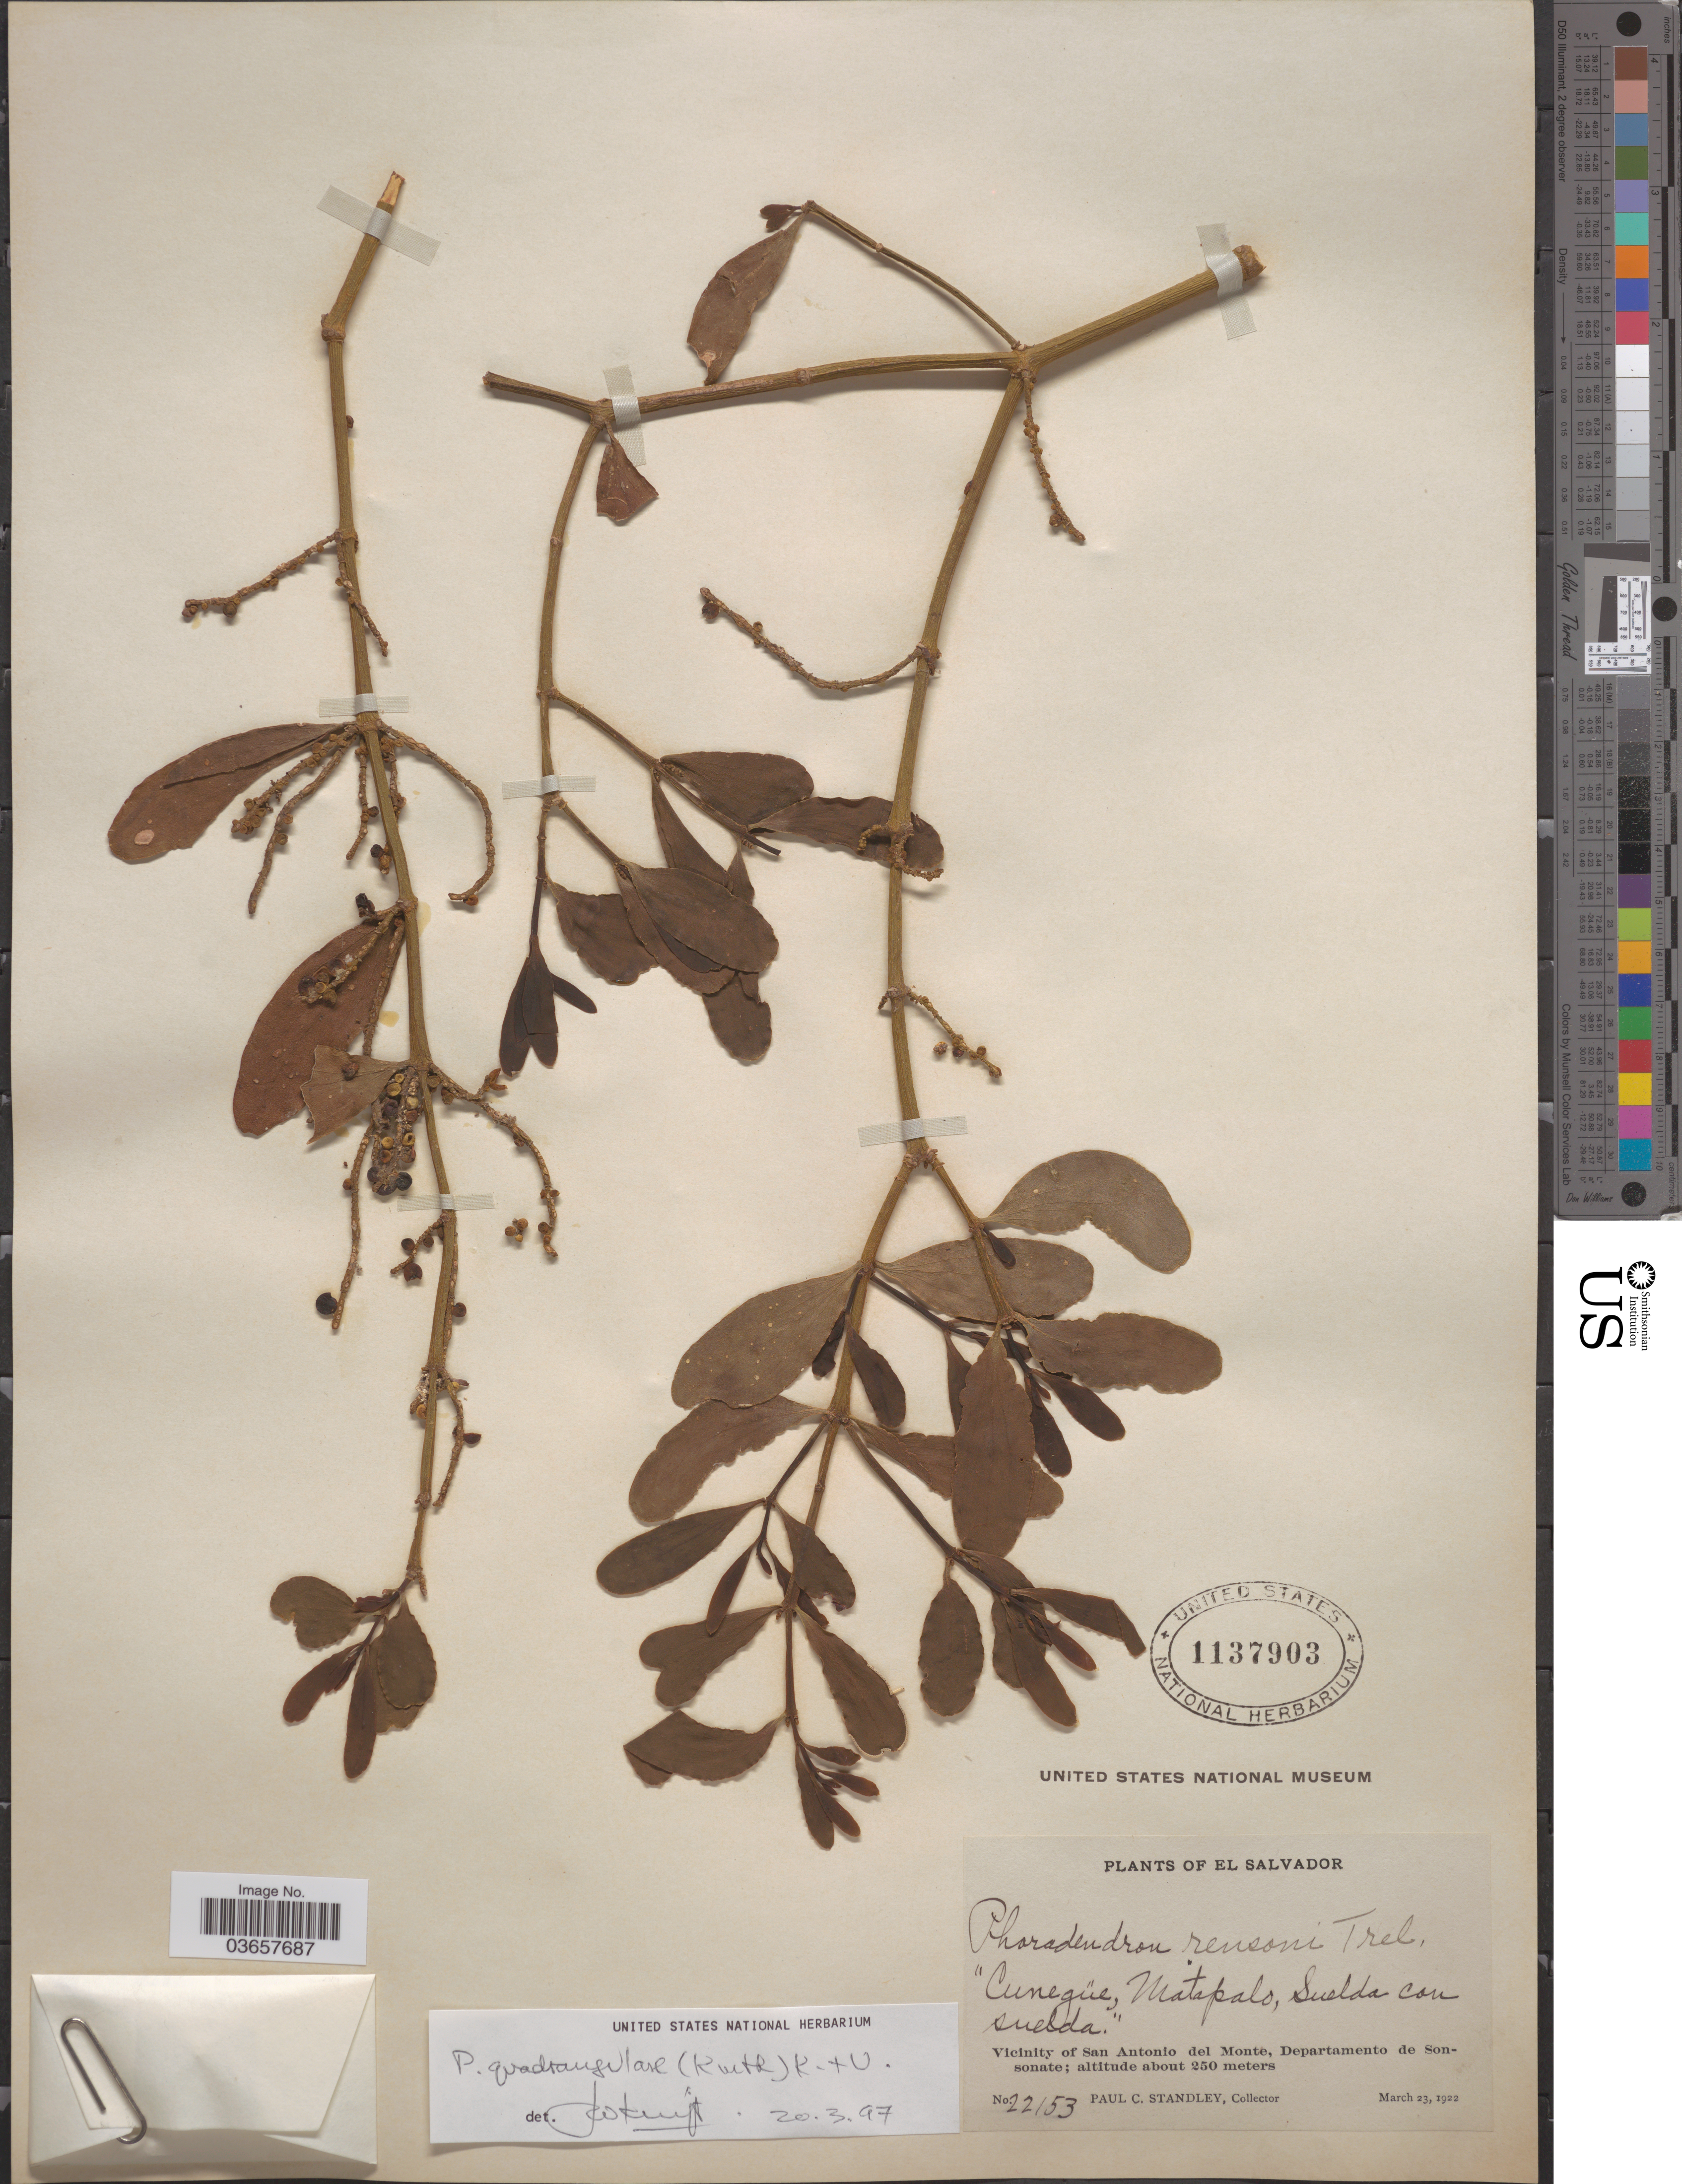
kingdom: Plantae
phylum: Tracheophyta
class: Magnoliopsida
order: Santalales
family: Viscaceae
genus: Phoradendron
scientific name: Phoradendron quadrangulare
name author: (Kunth) Griseb.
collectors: P. C. Standley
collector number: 22153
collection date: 1922-03-23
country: El Salvador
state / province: Sonsonate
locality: Vicinity of San Antonio del Monte, Departamento de Sonsonate.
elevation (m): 250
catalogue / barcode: US 1137903